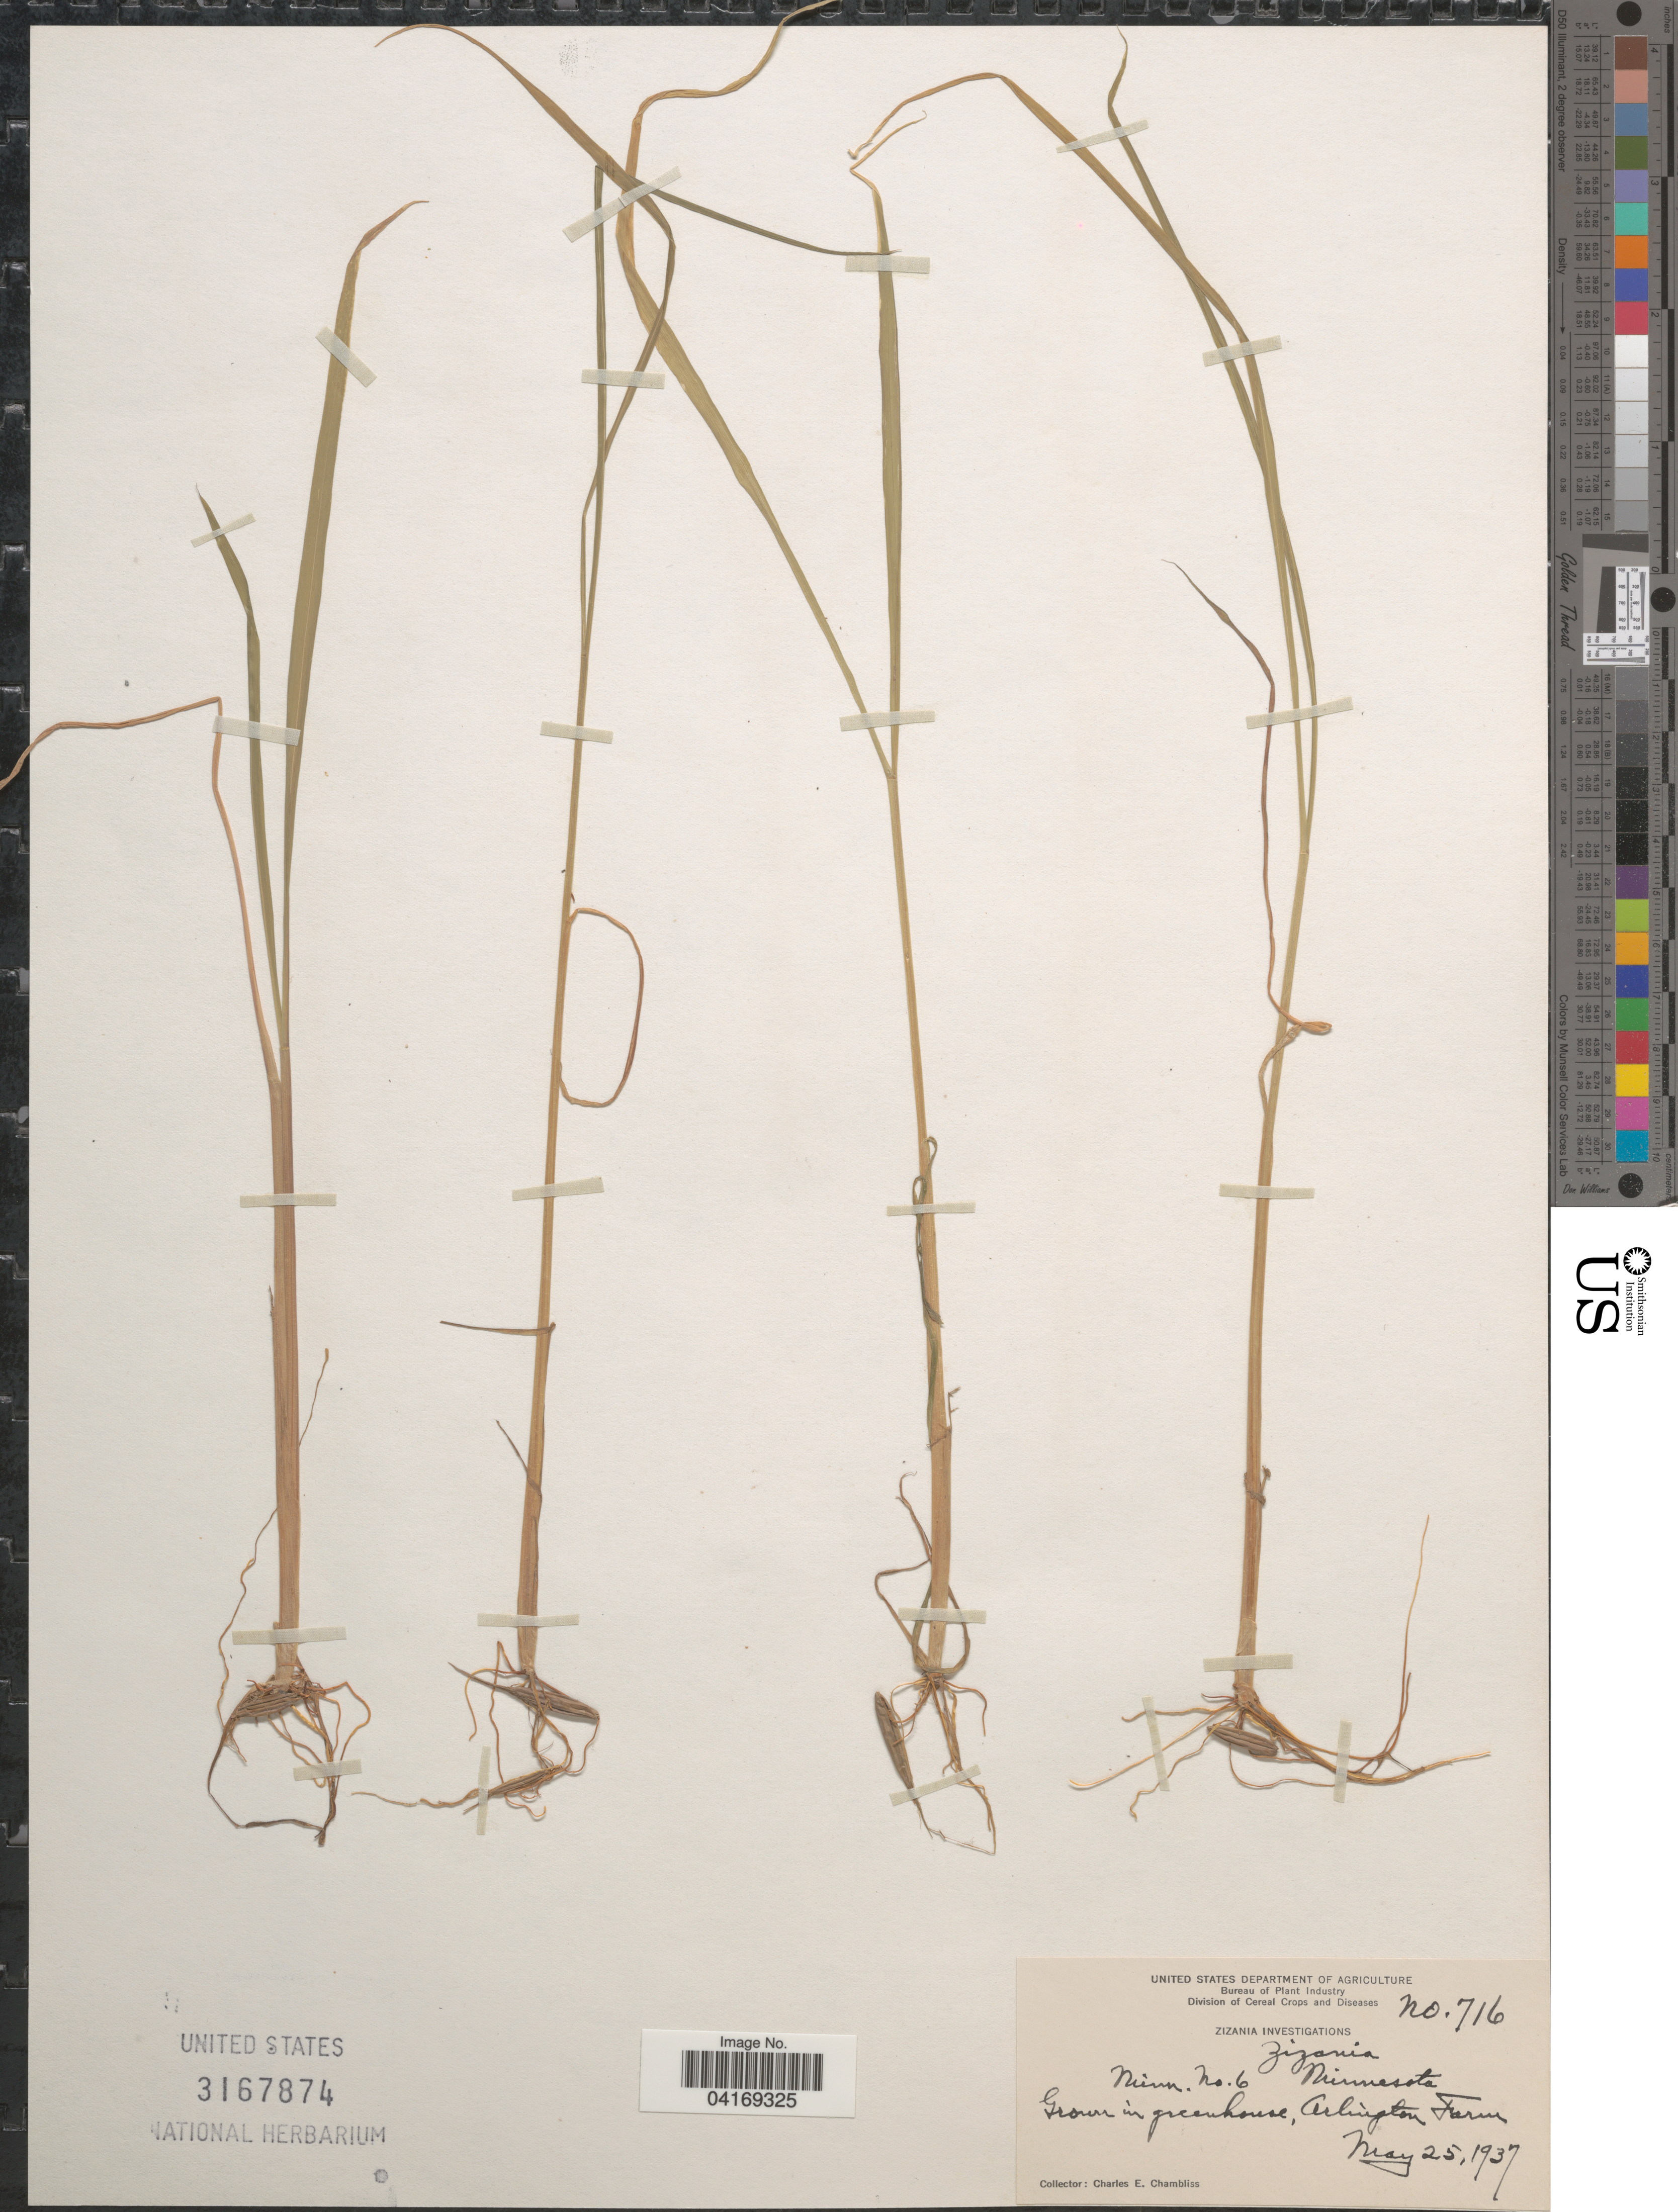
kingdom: Plantae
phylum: Tracheophyta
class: Liliopsida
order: Poales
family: Poaceae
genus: Zizania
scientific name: Zizania sp.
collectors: C. Chambliss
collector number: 716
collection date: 1937-05-25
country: United States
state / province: Virginia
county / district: Arlington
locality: In greenhouse, Arlington Farm.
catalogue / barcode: US 3167874